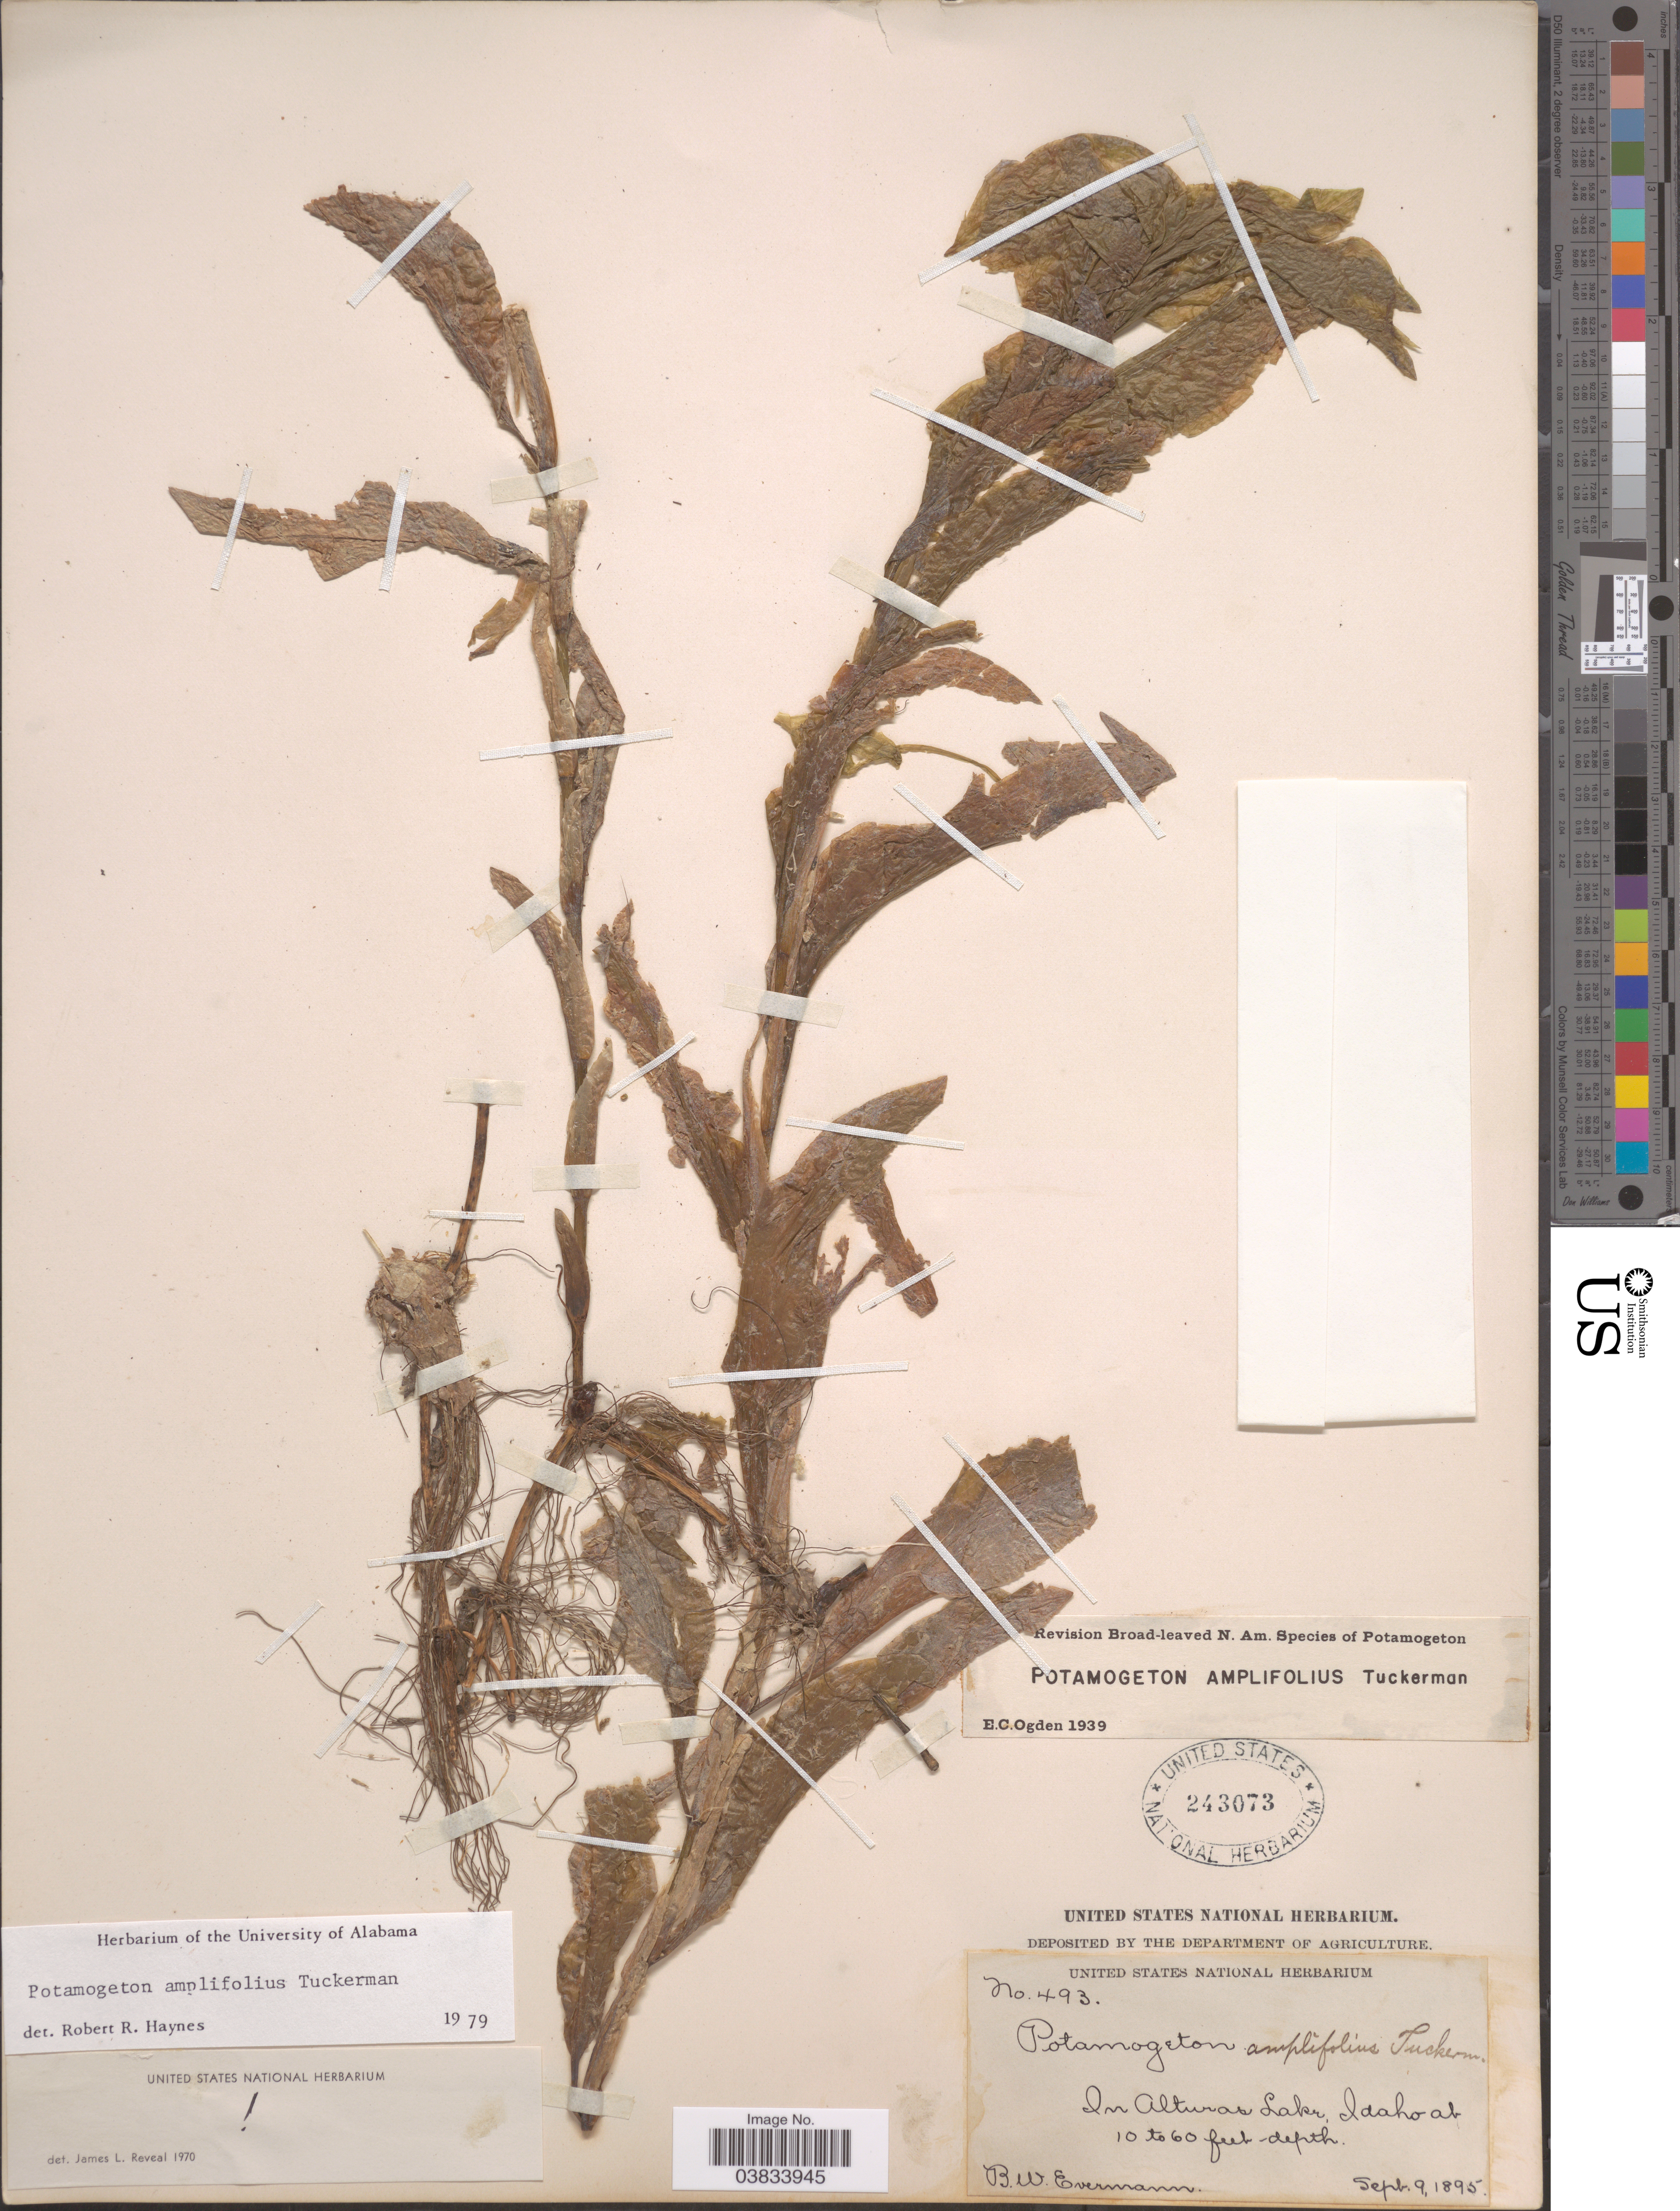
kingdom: Plantae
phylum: Tracheophyta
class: Liliopsida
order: Alismatales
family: Potamogetonaceae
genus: Potamogeton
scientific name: Potamogeton amplifolius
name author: Tuckerm.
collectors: B. W. Evermann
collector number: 493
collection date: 1895-09-09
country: United States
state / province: Idaho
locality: In Alturas Lake.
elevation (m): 3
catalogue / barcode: US 243073